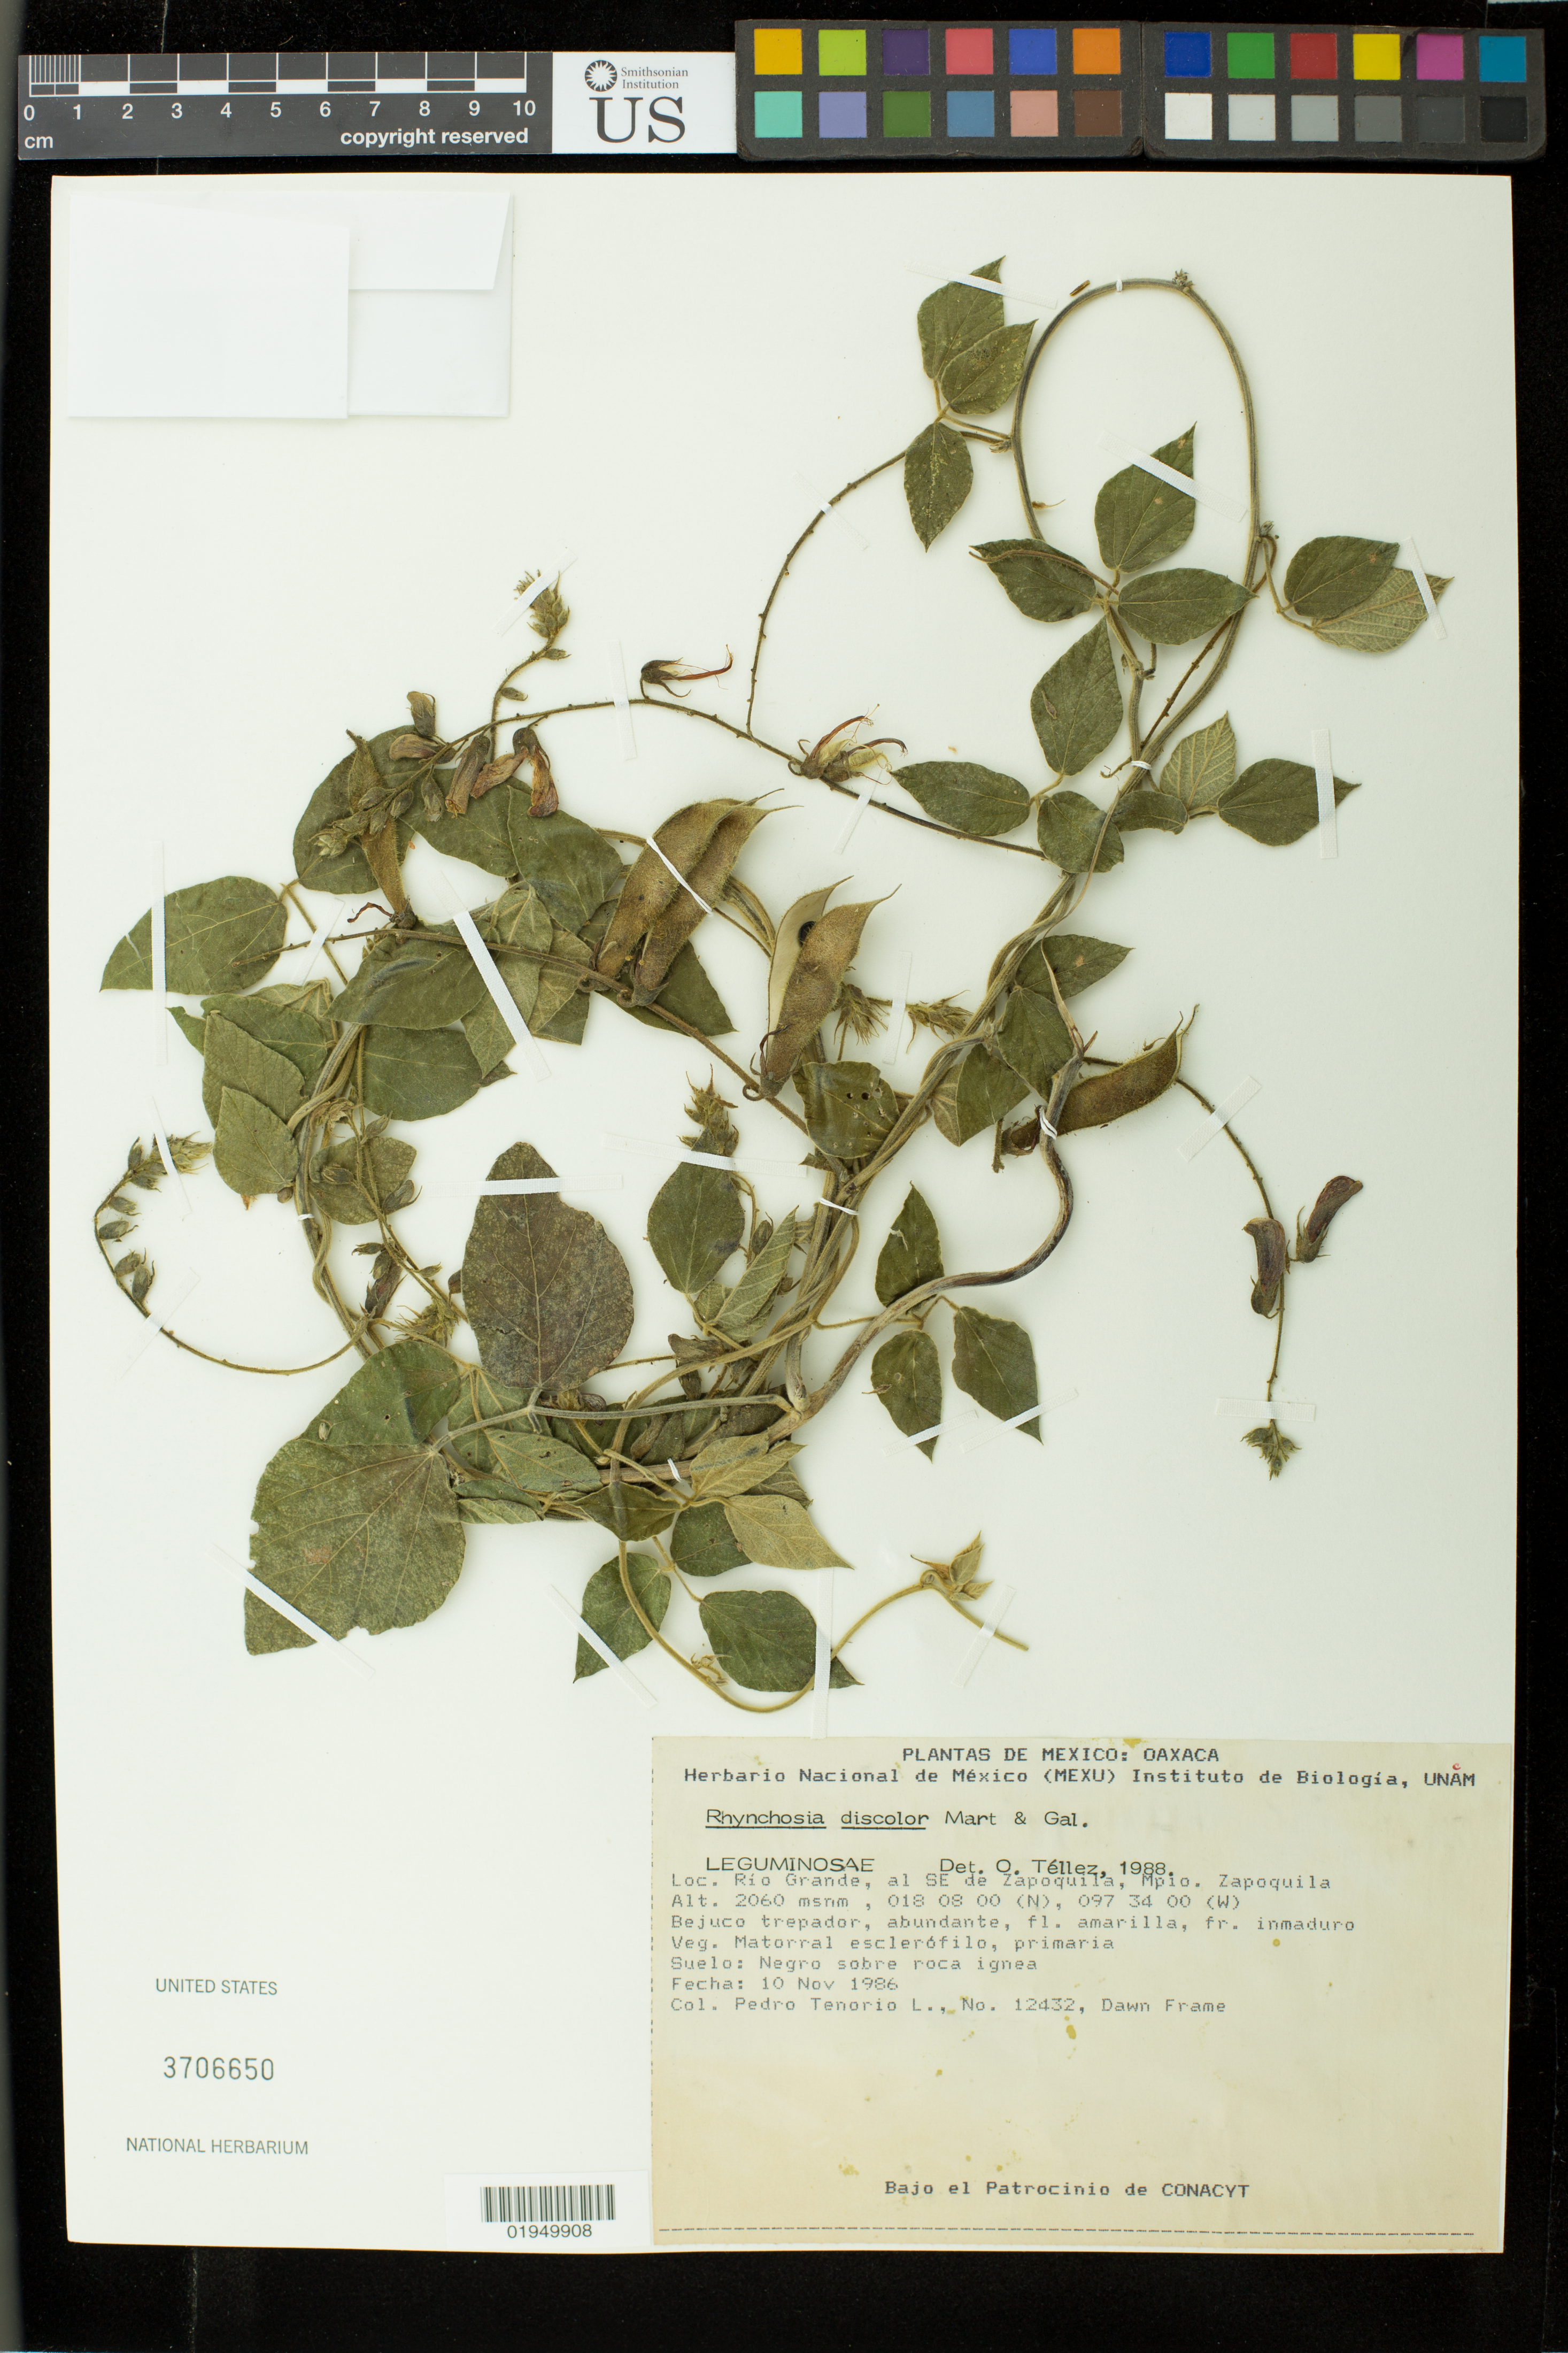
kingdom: Plantae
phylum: Tracheophyta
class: Magnoliopsida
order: Fabales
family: Fabaceae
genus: Rhynchosia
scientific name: Rhynchosia discolor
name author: M. Martens & Galeotti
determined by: Tellez, O.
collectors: P. Tenorio L. & D. Frame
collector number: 12432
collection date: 1986-11-10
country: Mexico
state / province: Oaxaca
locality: Rio Grande, al SE de Zapoquila, Mpio. Zapoquila.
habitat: Matorral esclerofilo, primaria. Suelo: Negro sobre roca ignea.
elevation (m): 2060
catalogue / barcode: US 3706650